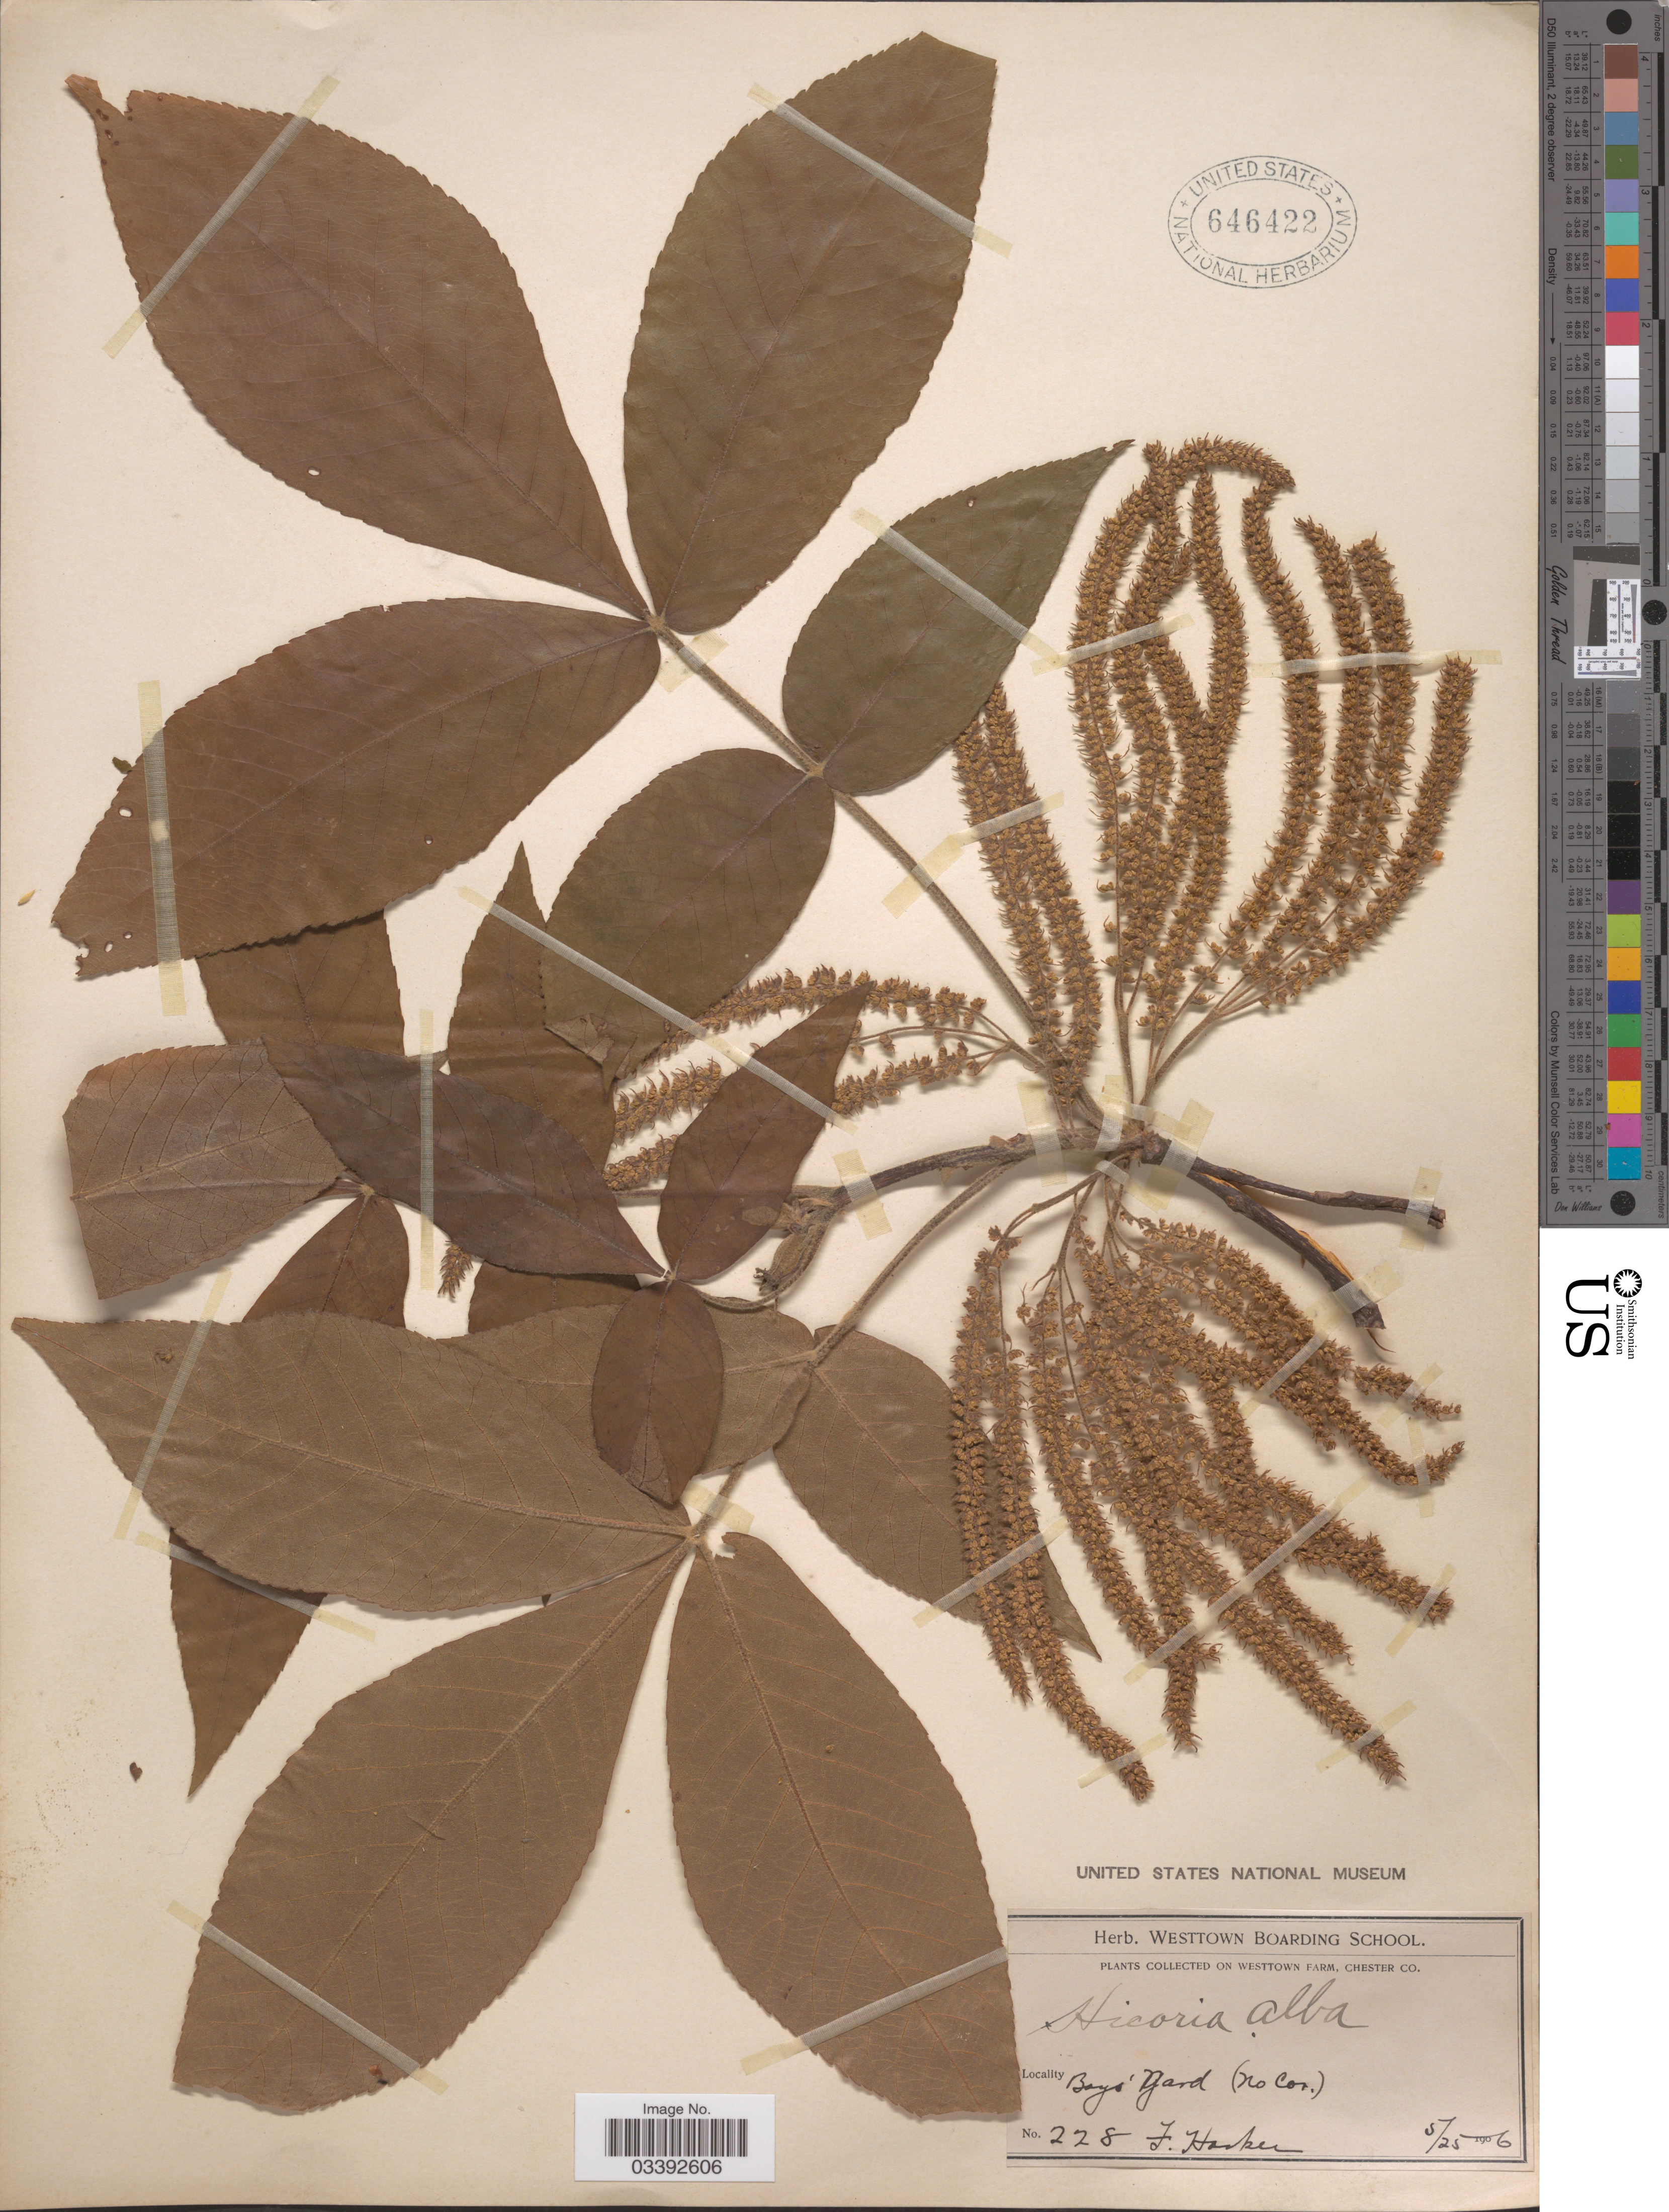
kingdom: Plantae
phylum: Tracheophyta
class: Magnoliopsida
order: Fagales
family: Juglandaceae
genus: Carya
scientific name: Carya tomentosa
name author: (Lam.) Nutt.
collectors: F. Harker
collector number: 228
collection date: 1906-05-25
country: United States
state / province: Pennsylvania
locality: Westtown Farm, Chester Co. Boys' Yard (No Cor.)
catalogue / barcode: US 646422